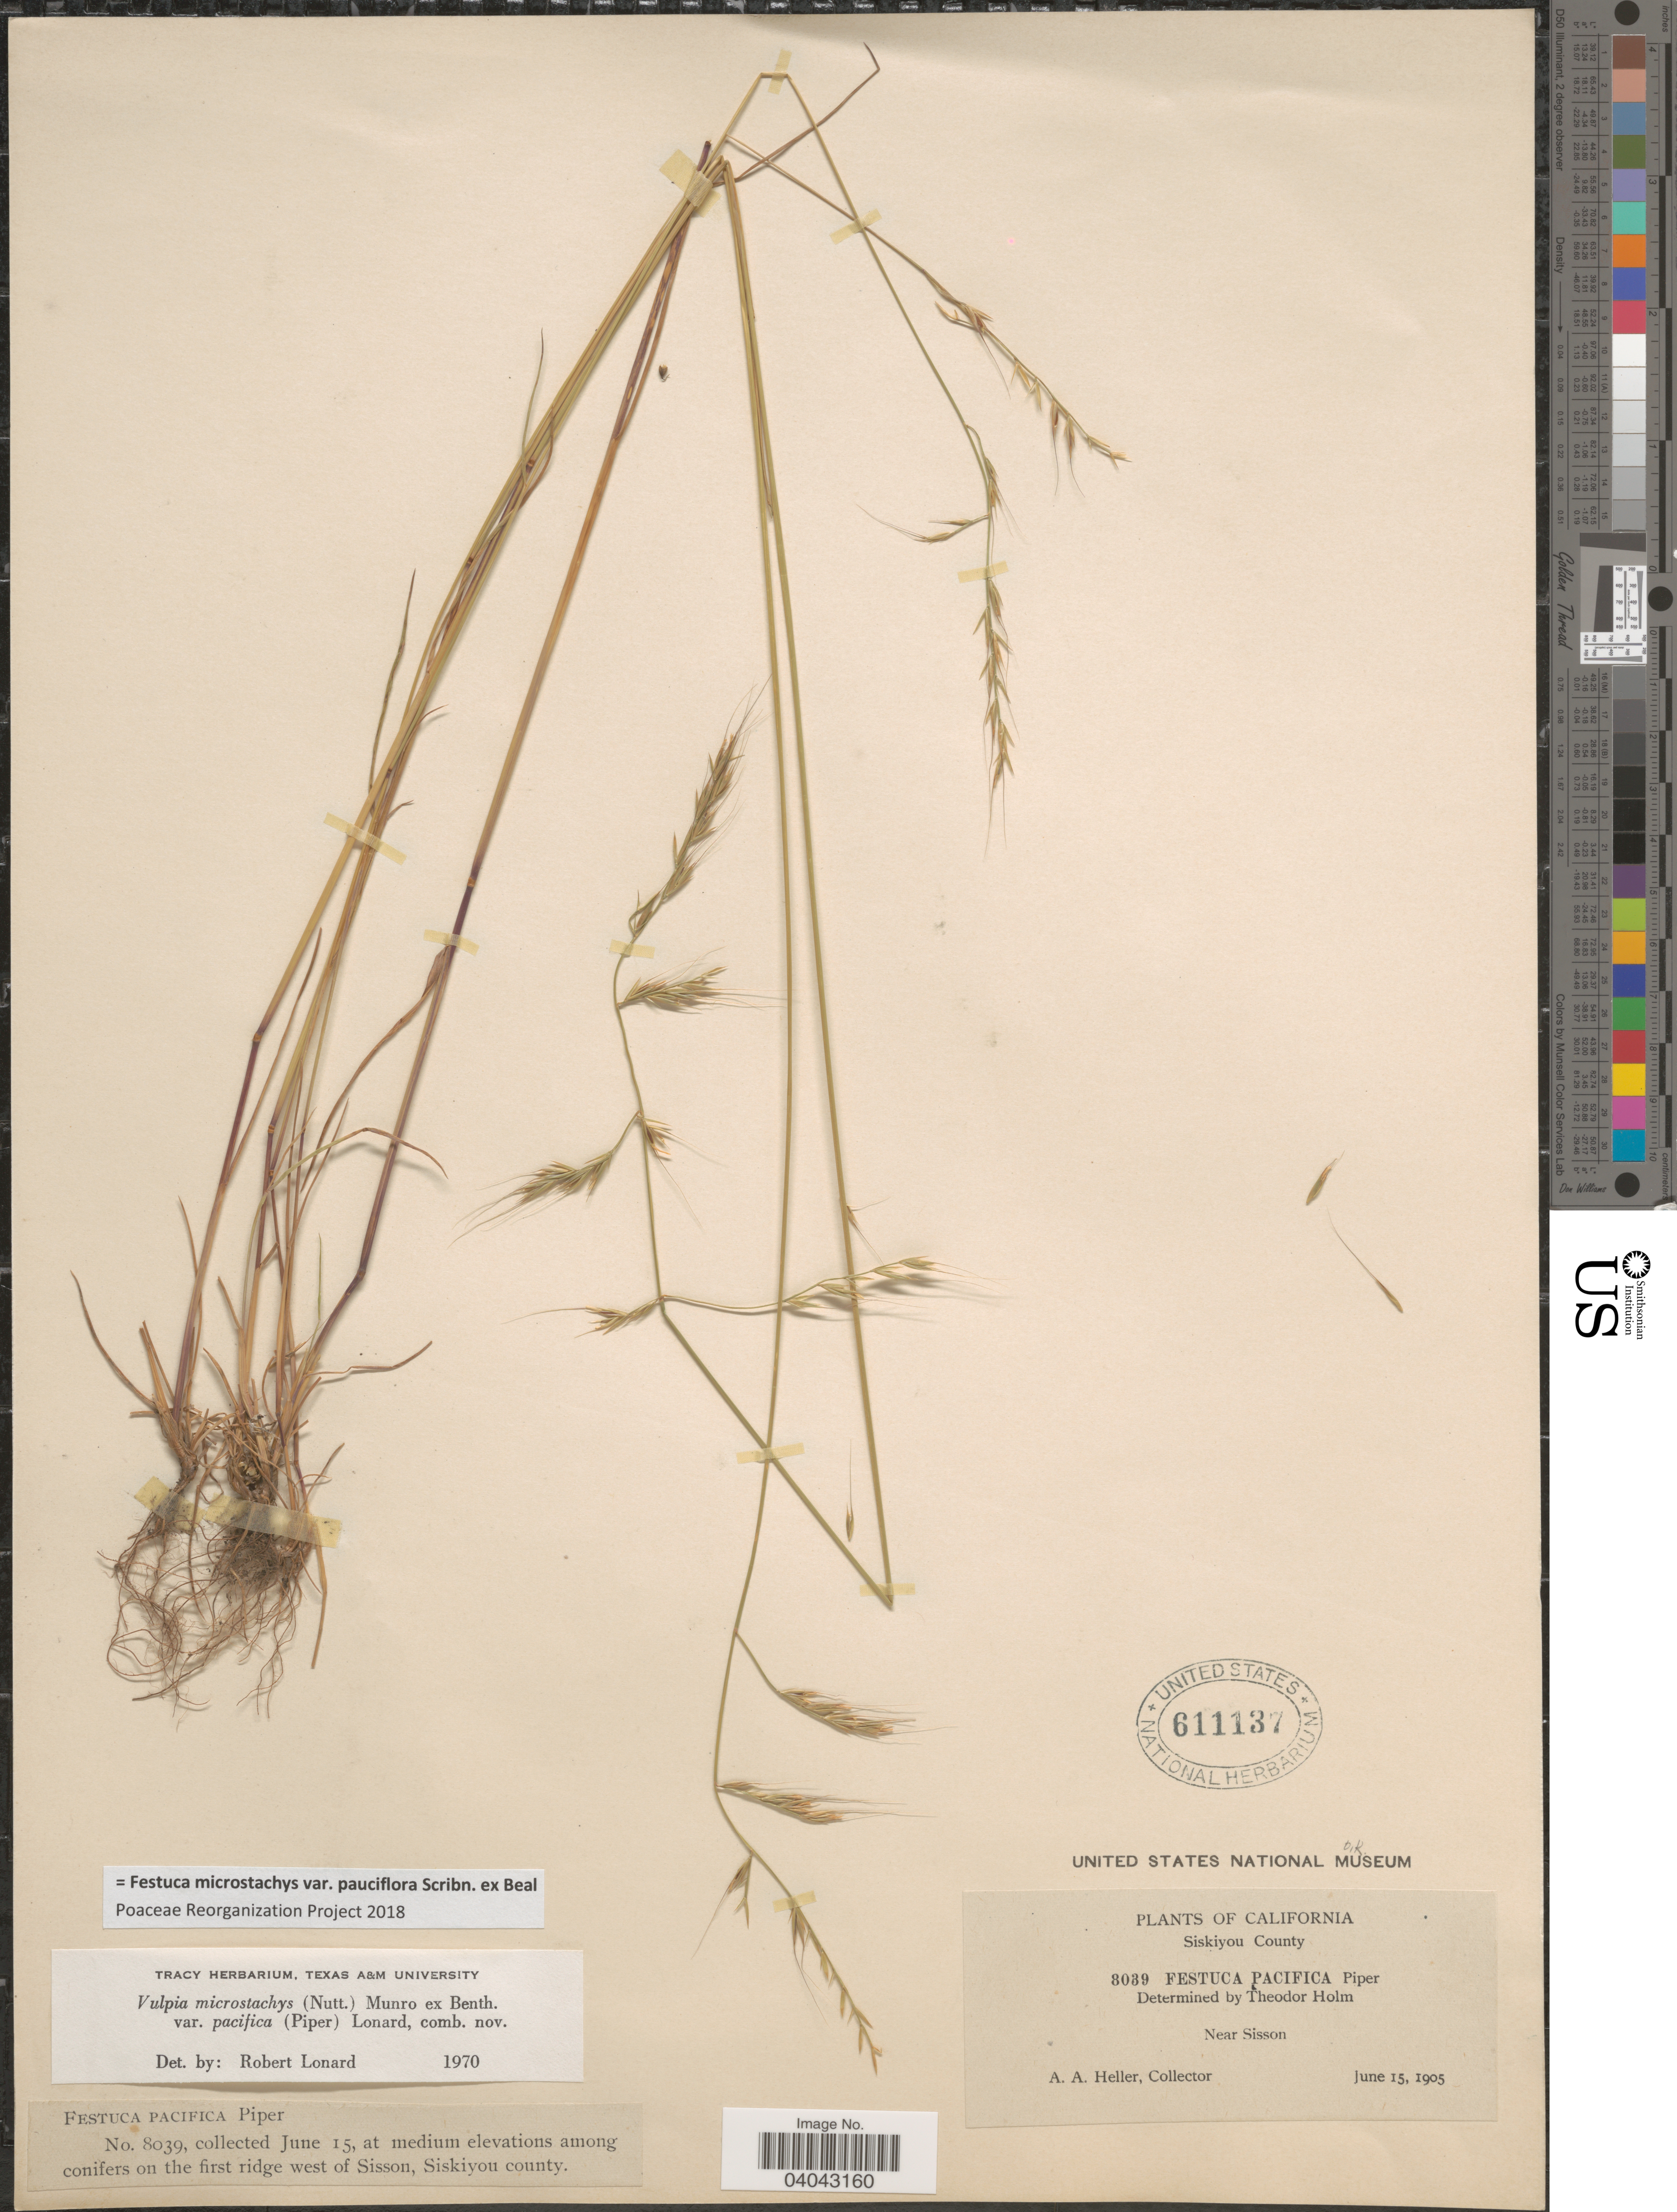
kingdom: Plantae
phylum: Tracheophyta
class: Liliopsida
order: Poales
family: Poaceae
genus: Festuca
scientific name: Festuca microstachys var. pauciflora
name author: Scribn. ex W.J. Beal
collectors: A. A. Heller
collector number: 8039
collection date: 1905-06-15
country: United States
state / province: California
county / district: Siskiyou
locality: Siskiyou County. Near Sisson.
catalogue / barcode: US 611137